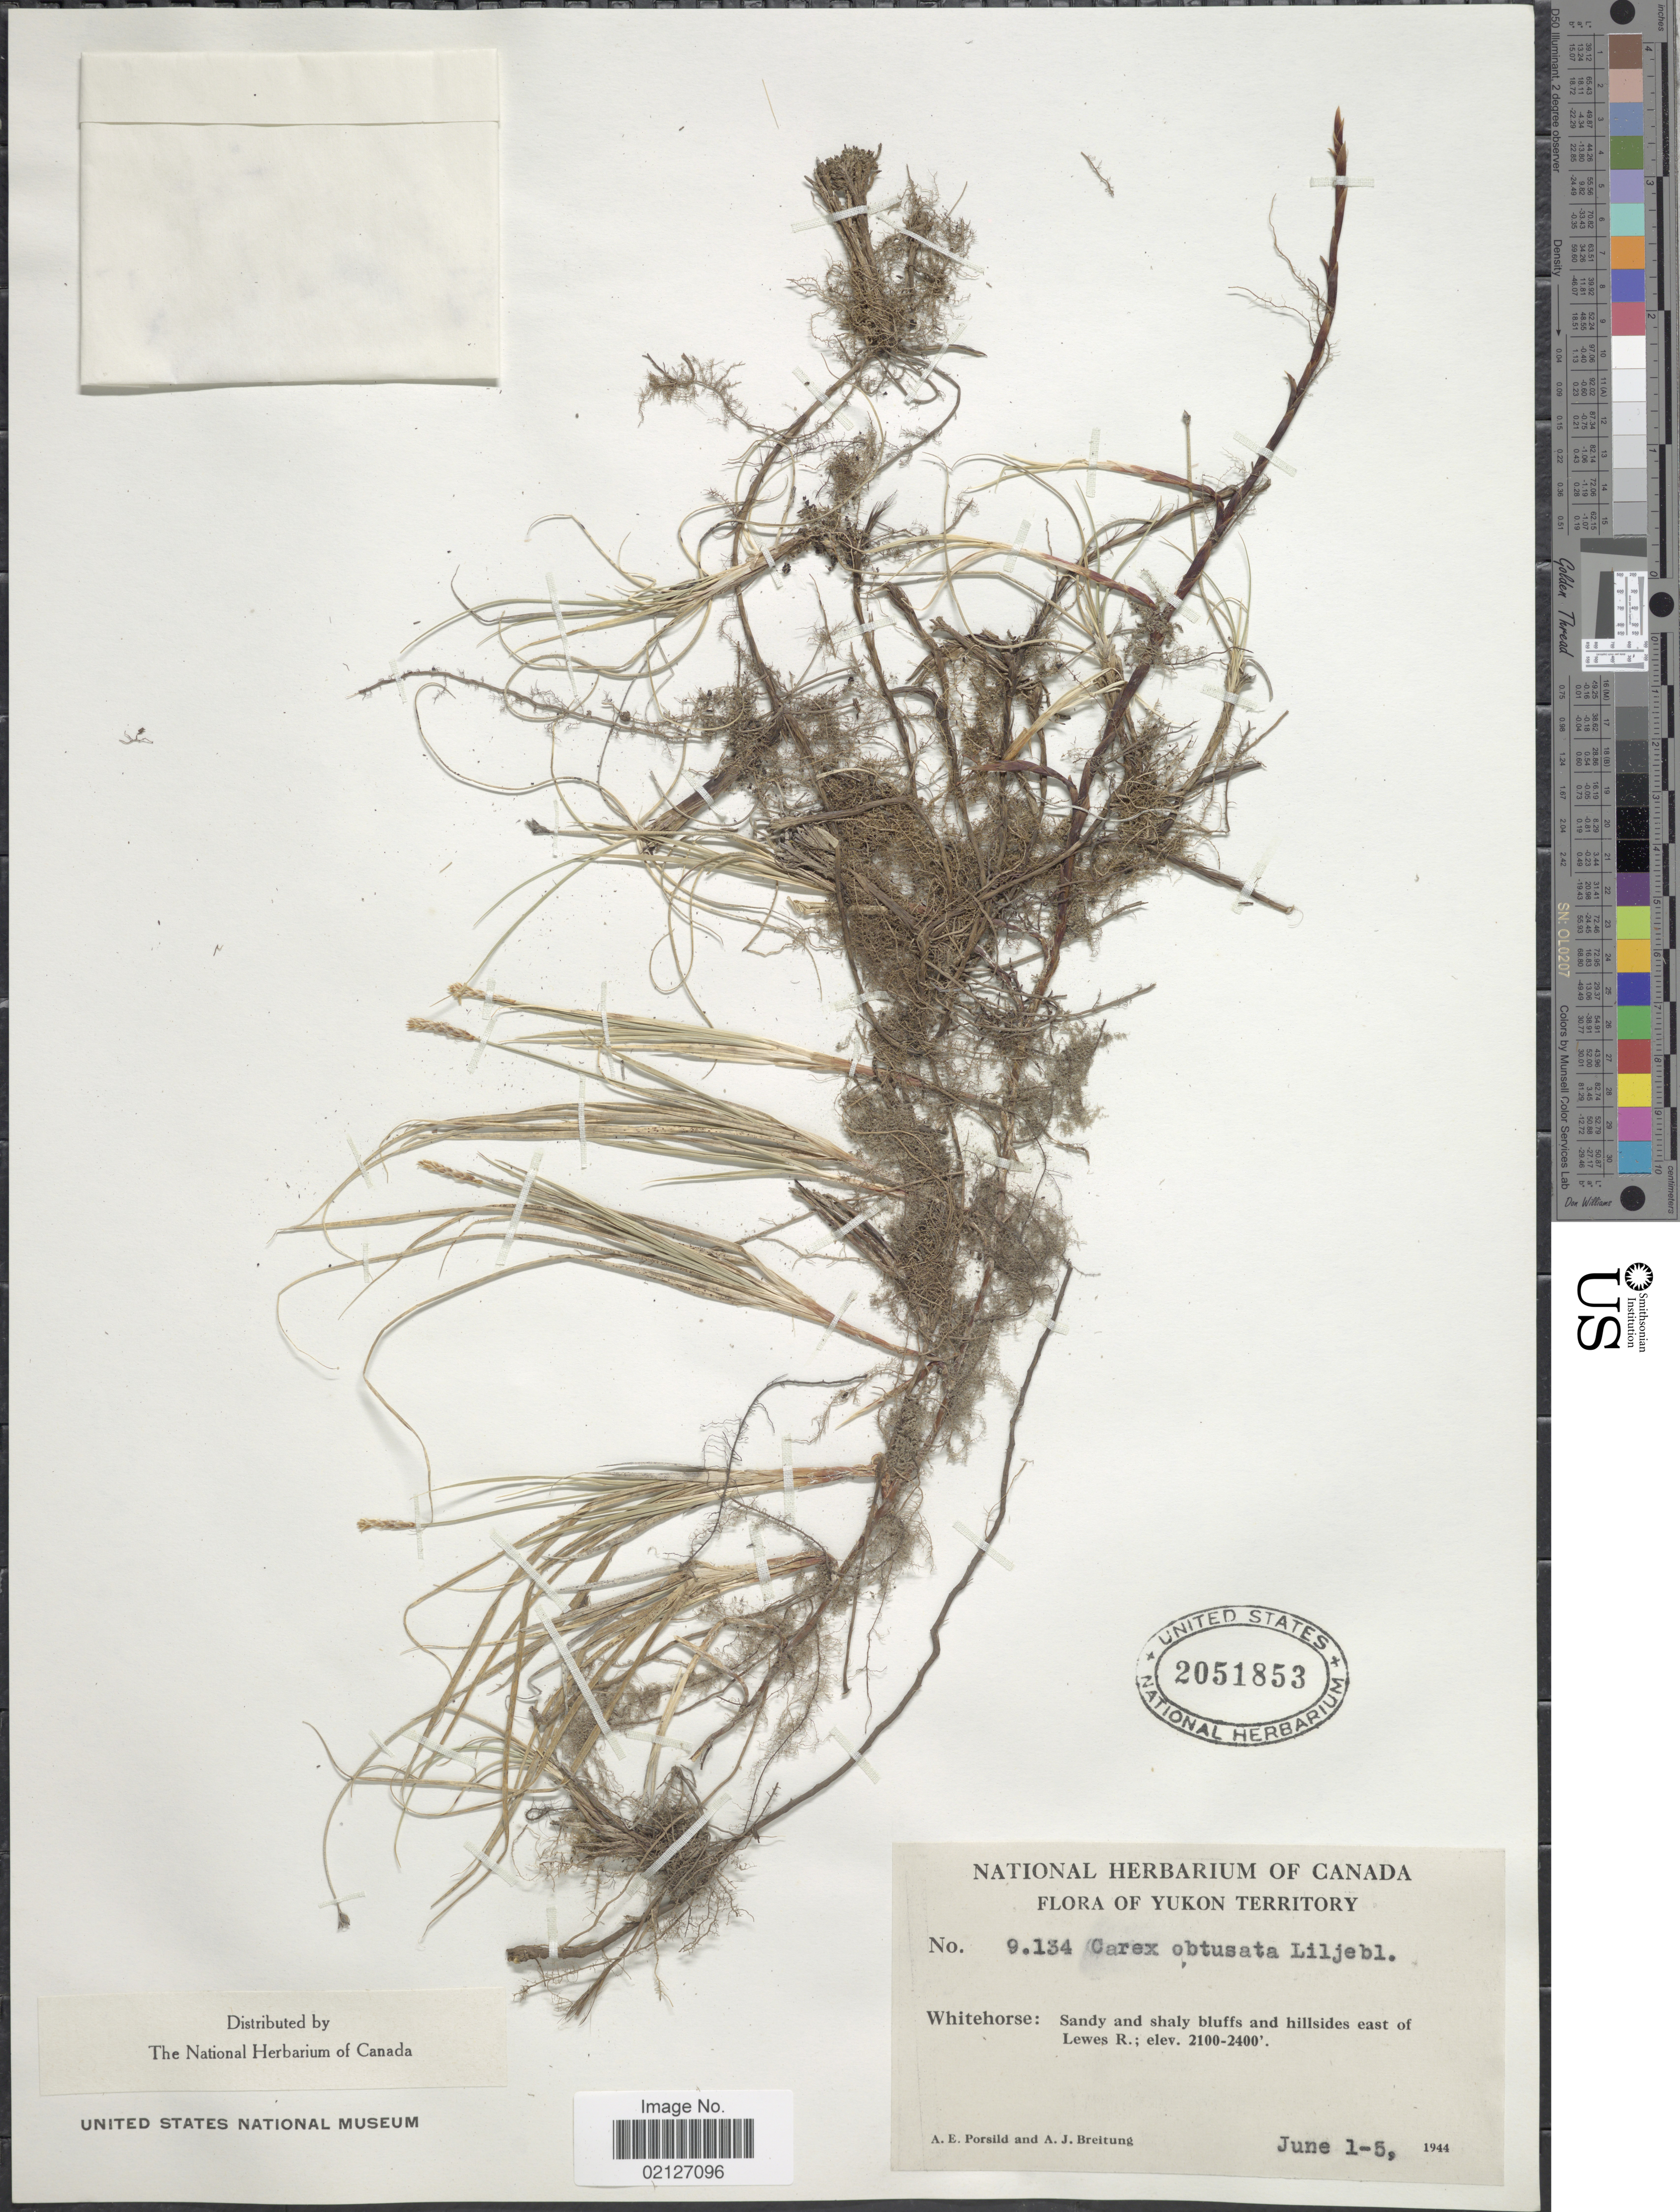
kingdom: Plantae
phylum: Tracheophyta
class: Liliopsida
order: Poales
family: Cyperaceae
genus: Carex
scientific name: Carex obtusata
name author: Lilj.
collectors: A. E. Porsild & A. Breitung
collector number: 9134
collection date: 1944-06-01/1944-06-05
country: Canada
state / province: Yukon Territory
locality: Whitehorse: sandy and shaly bluffs and hillsides east of Lewes R.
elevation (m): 640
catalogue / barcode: US 2051853